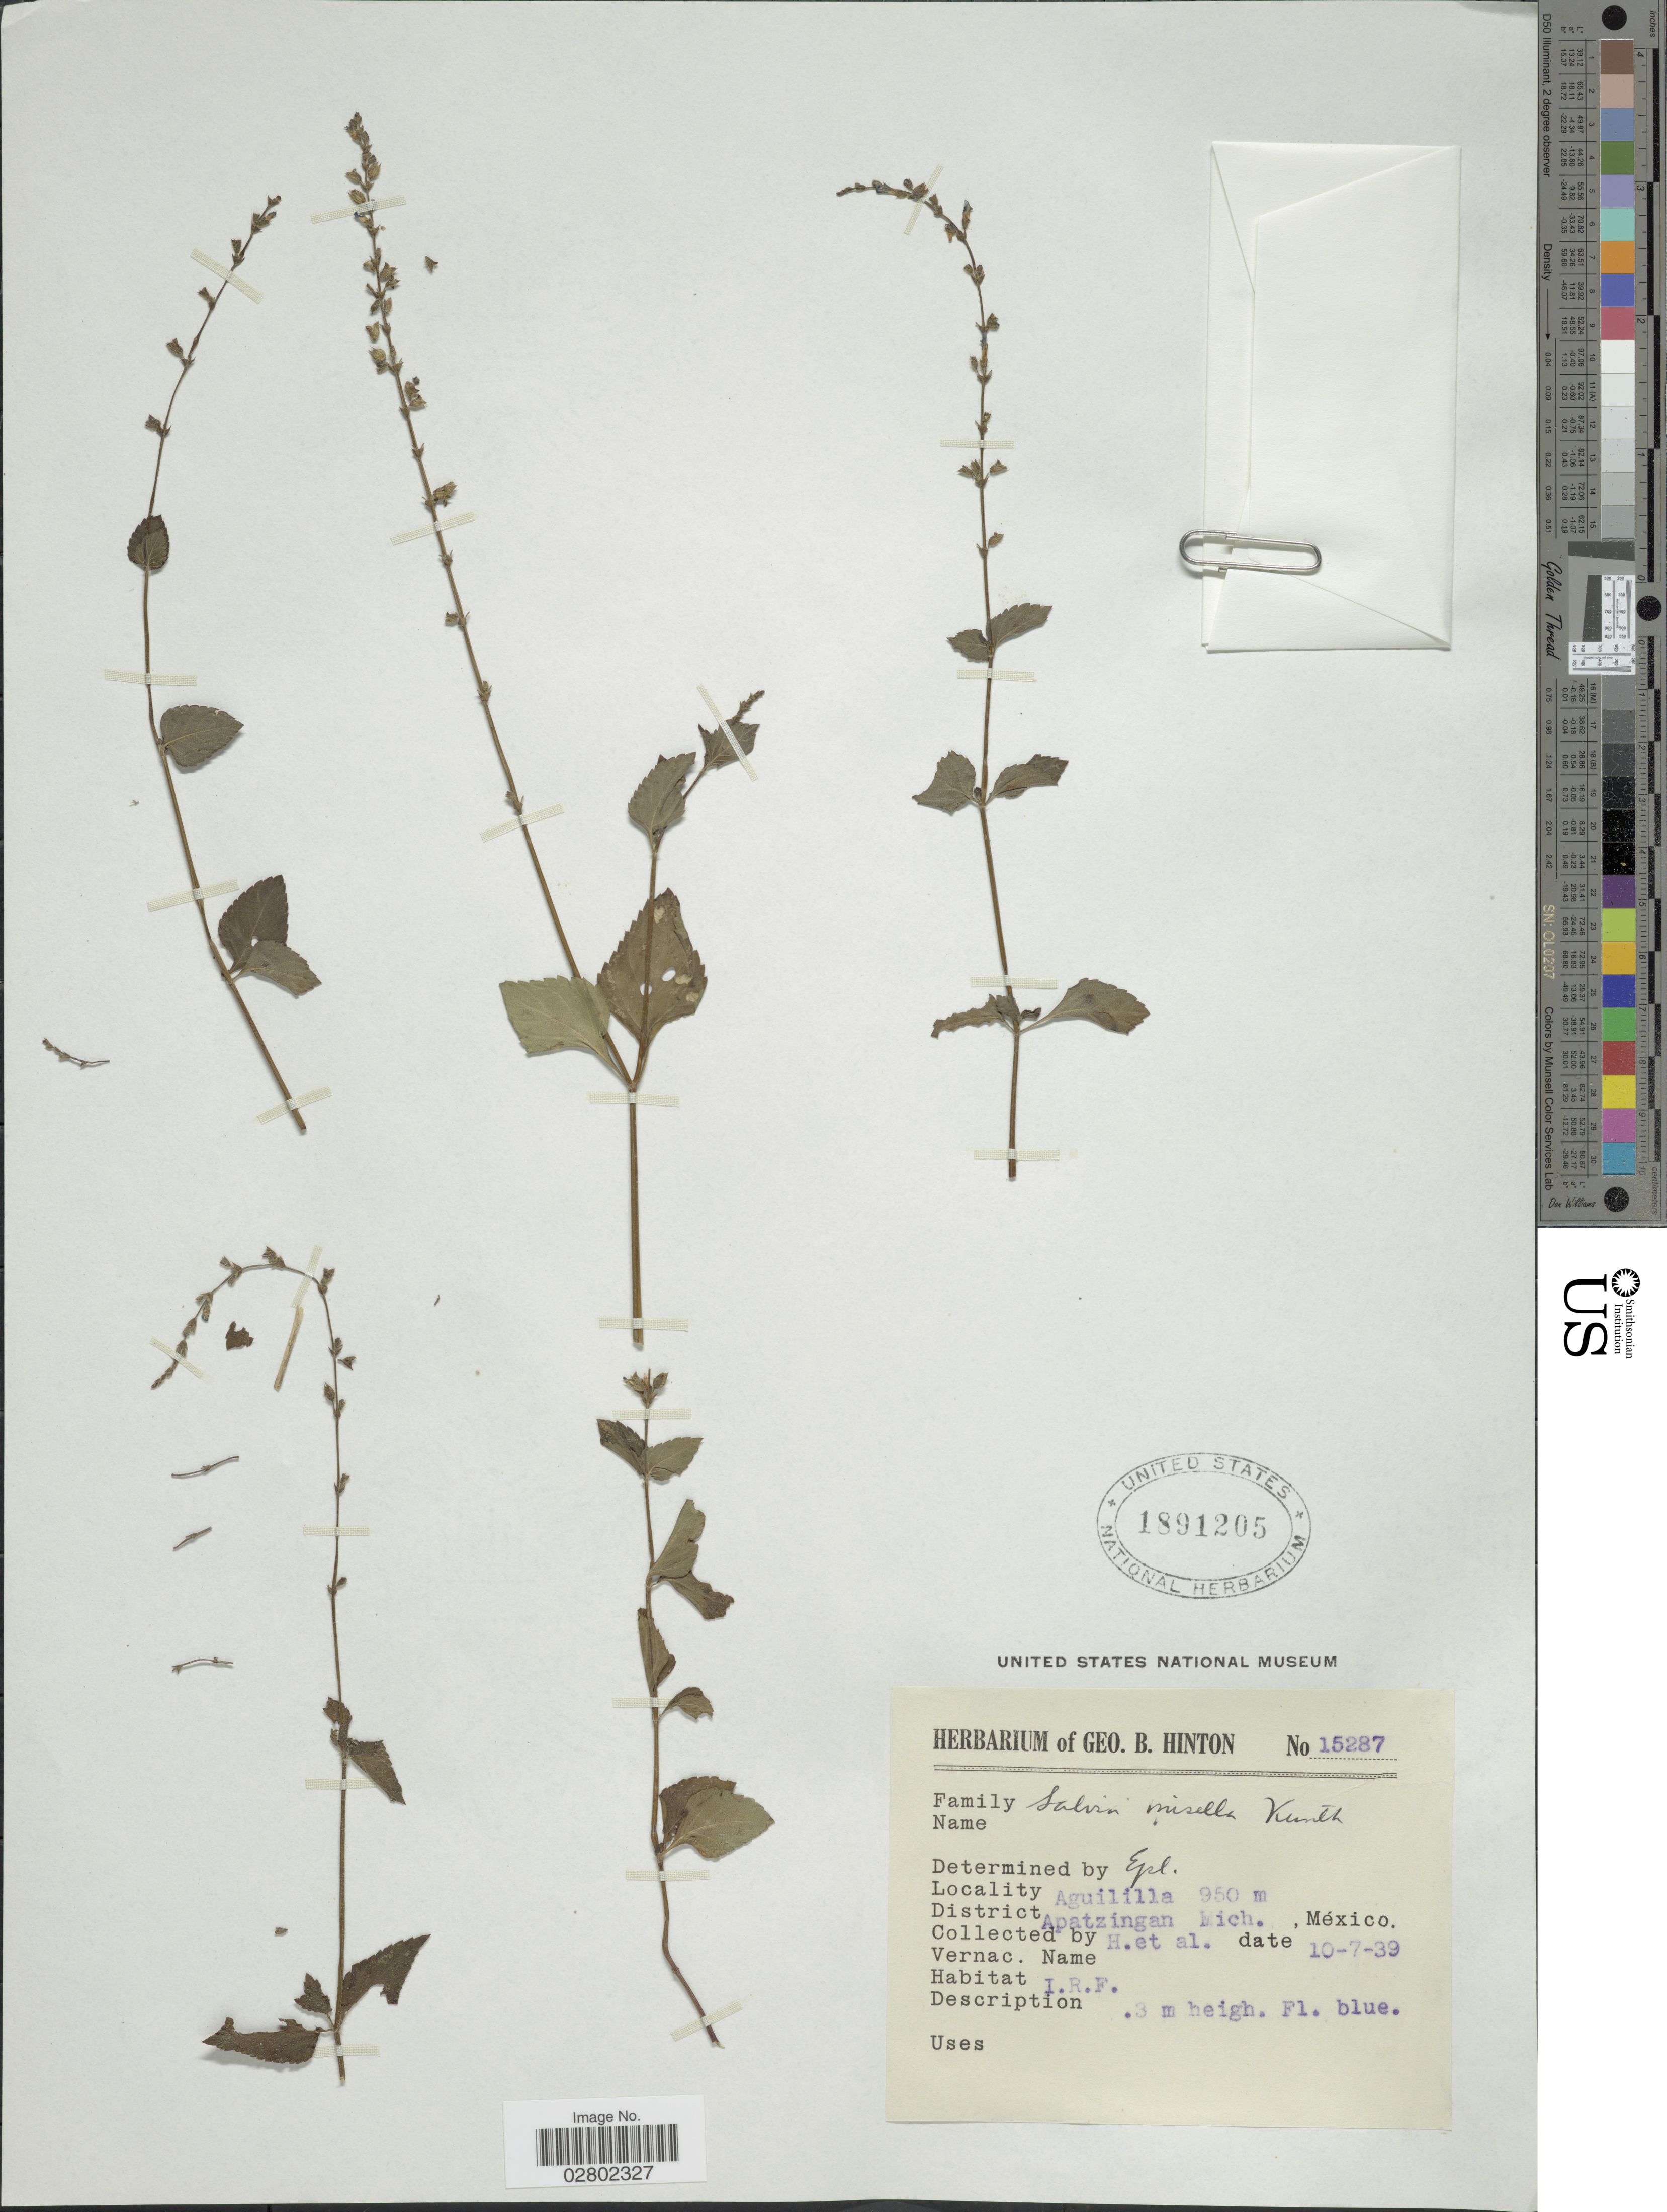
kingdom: Plantae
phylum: Tracheophyta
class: Magnoliopsida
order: Lamiales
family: Lamiaceae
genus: Salvia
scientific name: Salvia misella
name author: Kunth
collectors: G. B. Hinton & et al.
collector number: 15287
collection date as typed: Transcribed d/m/y: 10/7/39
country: Mexico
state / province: Michoacán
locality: Aguililla, District Apatzingan, Mich.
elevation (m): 950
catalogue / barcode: US 1891205